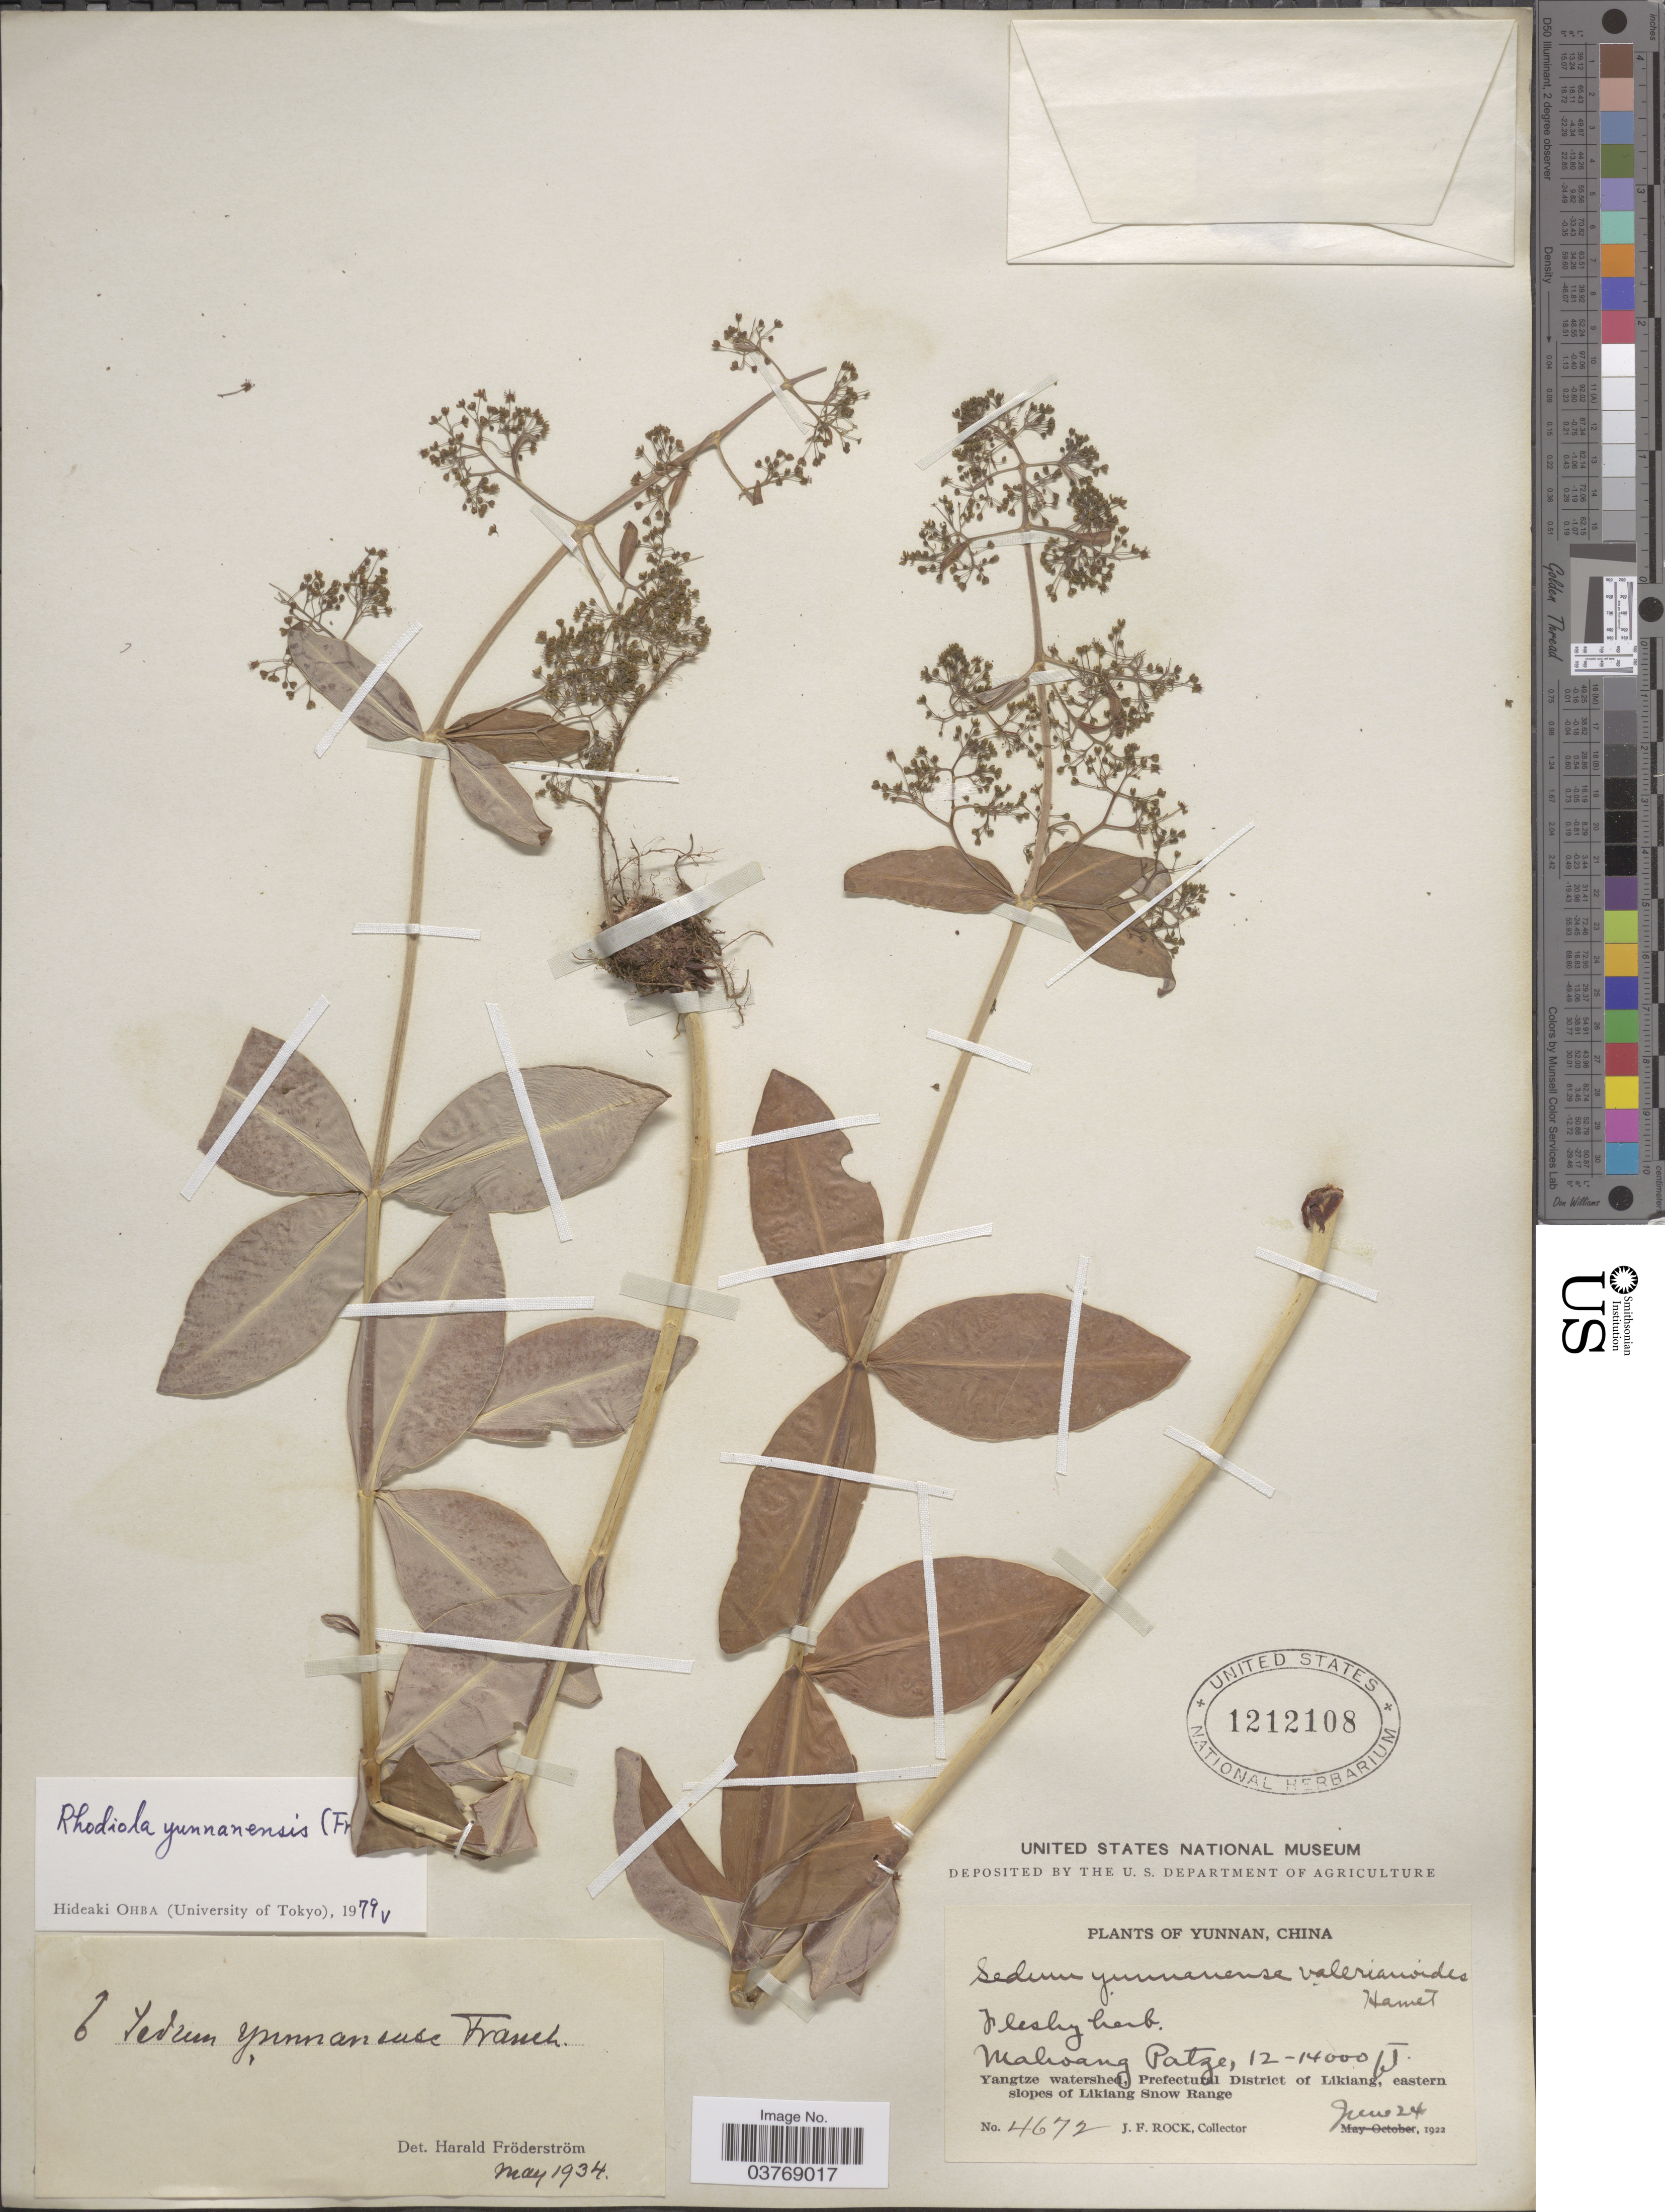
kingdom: Plantae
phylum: Tracheophyta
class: Magnoliopsida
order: Saxifragales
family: Crassulaceae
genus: Rhodiola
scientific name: Rhodiola yunnanensis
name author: (Franch.) S.H. Fu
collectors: J. Rock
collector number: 4672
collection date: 1922-06-24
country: China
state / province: Yunnan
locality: Makong Patze. Yangtze watershed, Prefectural district of Likiang, eastern slopes of Likiang Snow Range.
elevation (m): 3658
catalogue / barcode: US 1212108